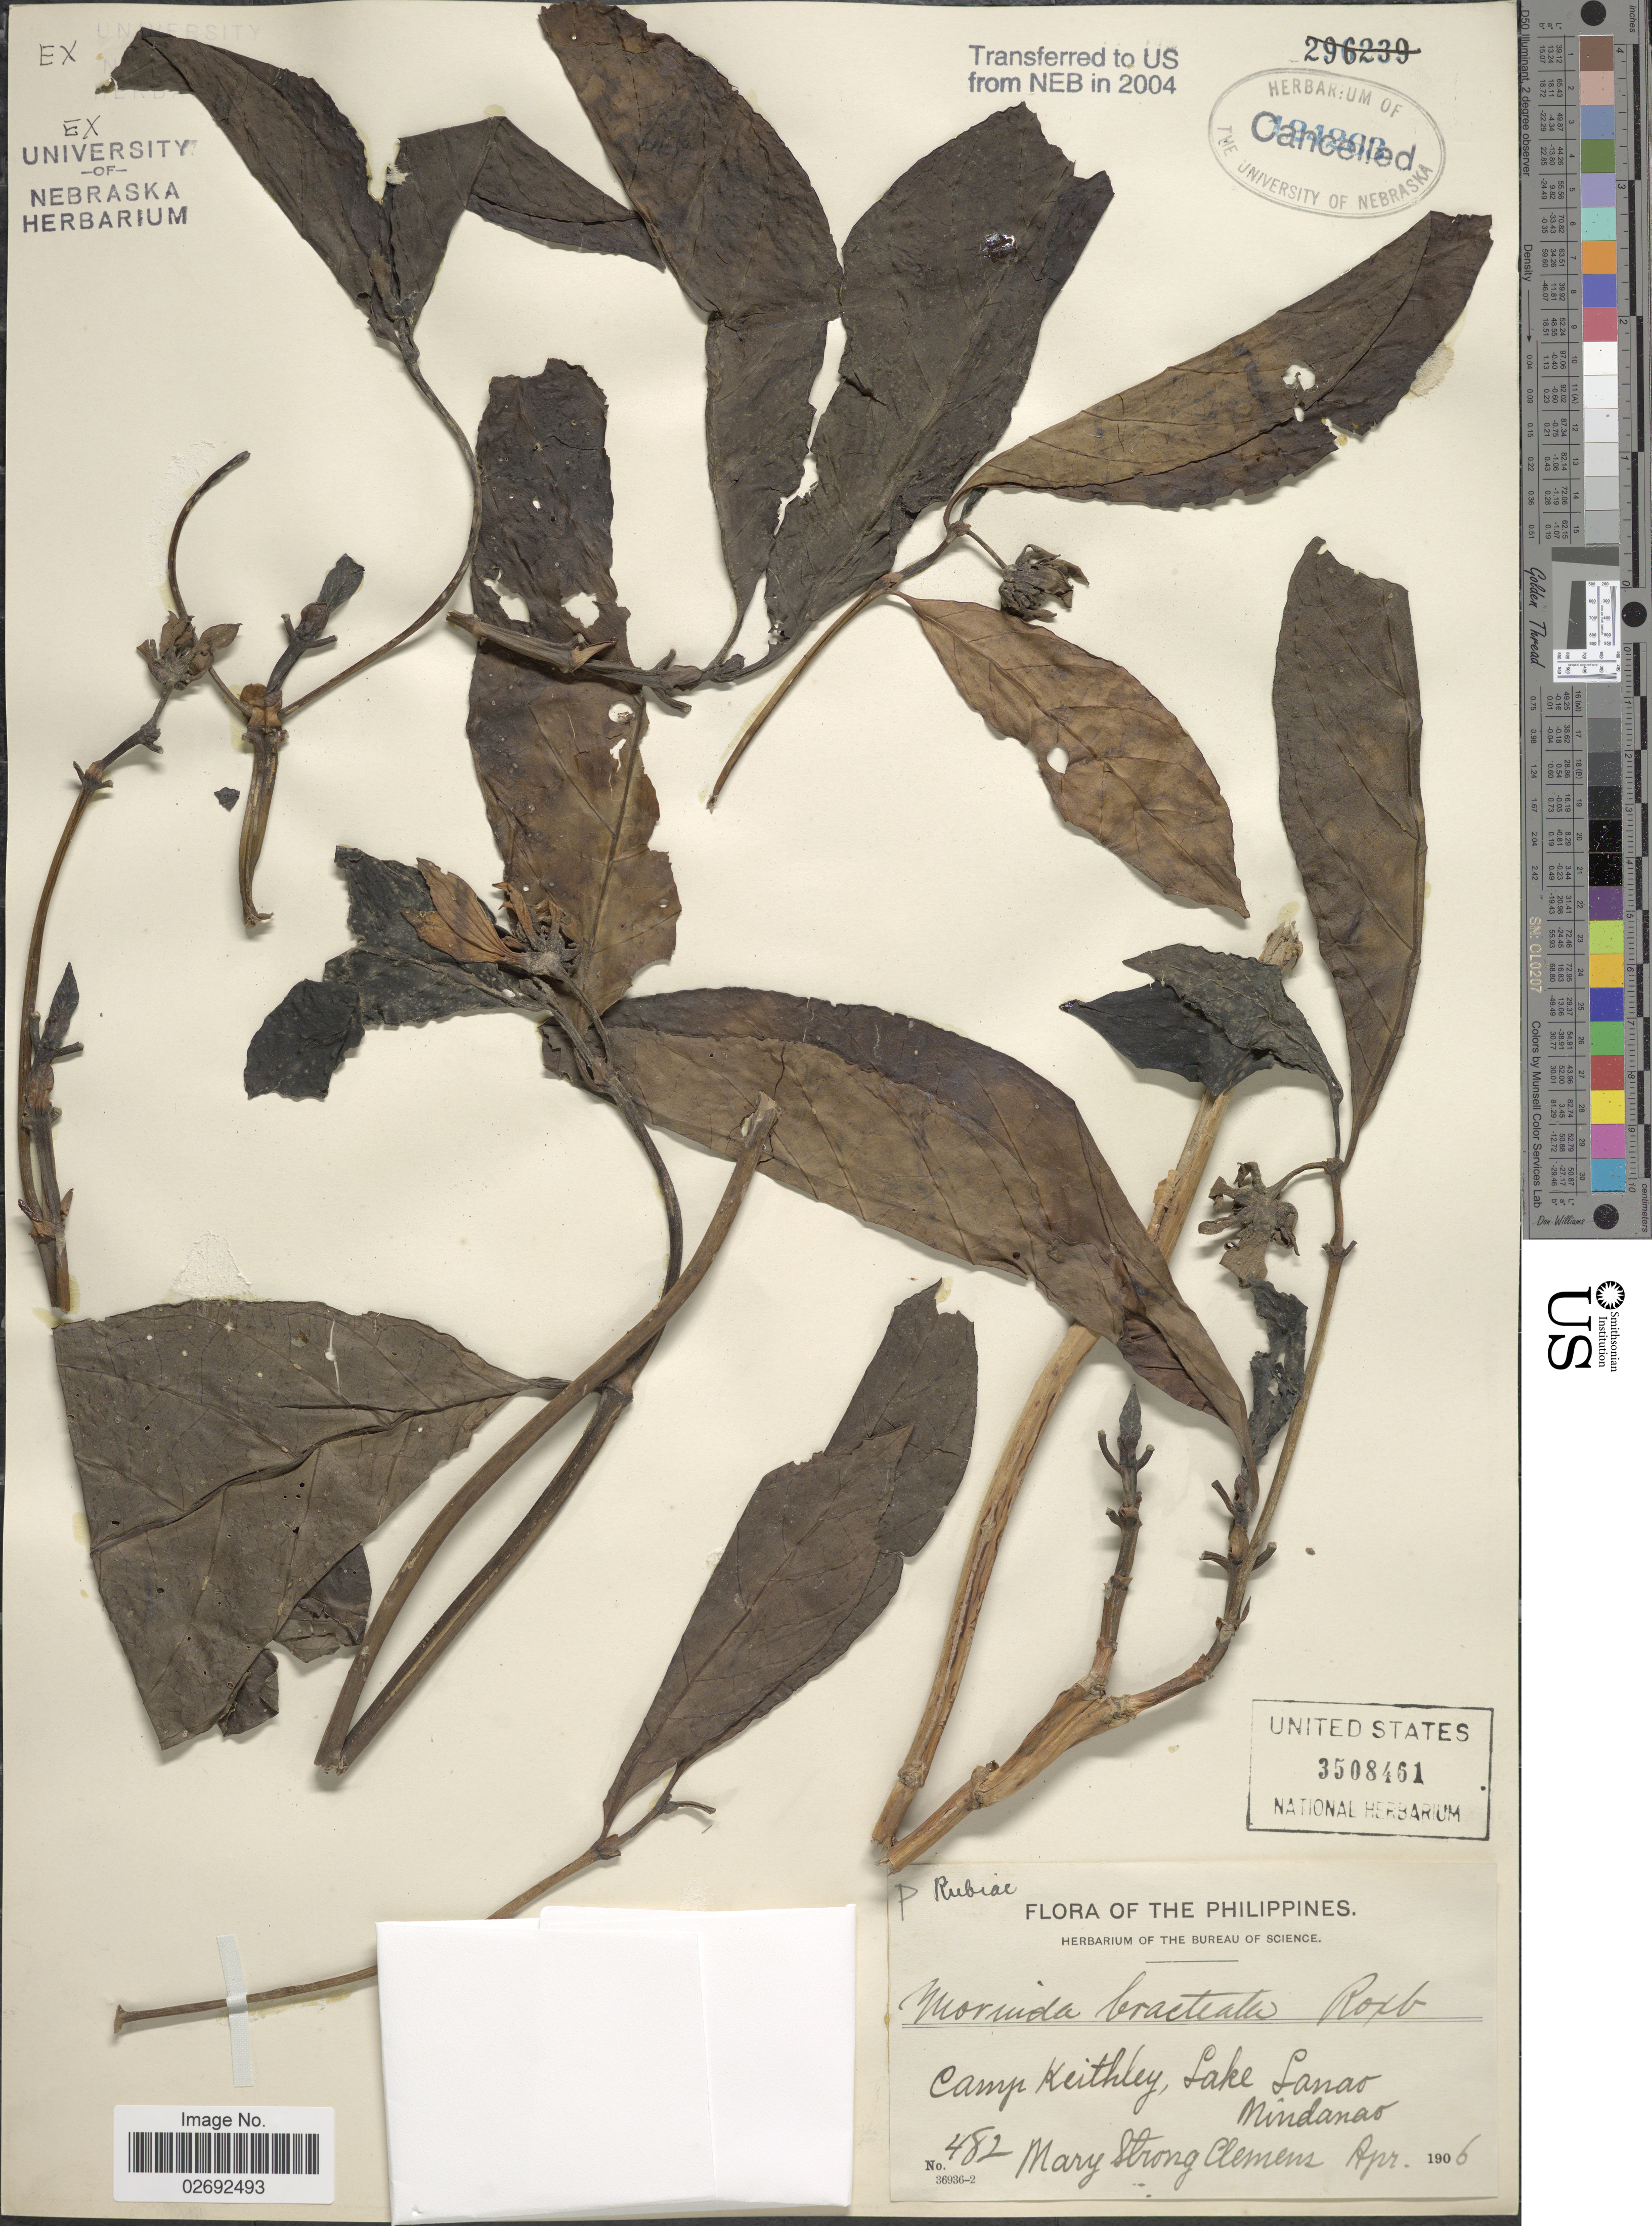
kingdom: Plantae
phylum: Tracheophyta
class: Magnoliopsida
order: Gentianales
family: Rubiaceae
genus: Morinda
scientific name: Morinda bracteata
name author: Roxb.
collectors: M. S. Clemens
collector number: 482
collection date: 1906-04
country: Philippines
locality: Camp Keithley, Lake Lanao, Mindanao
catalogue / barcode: US 3508461